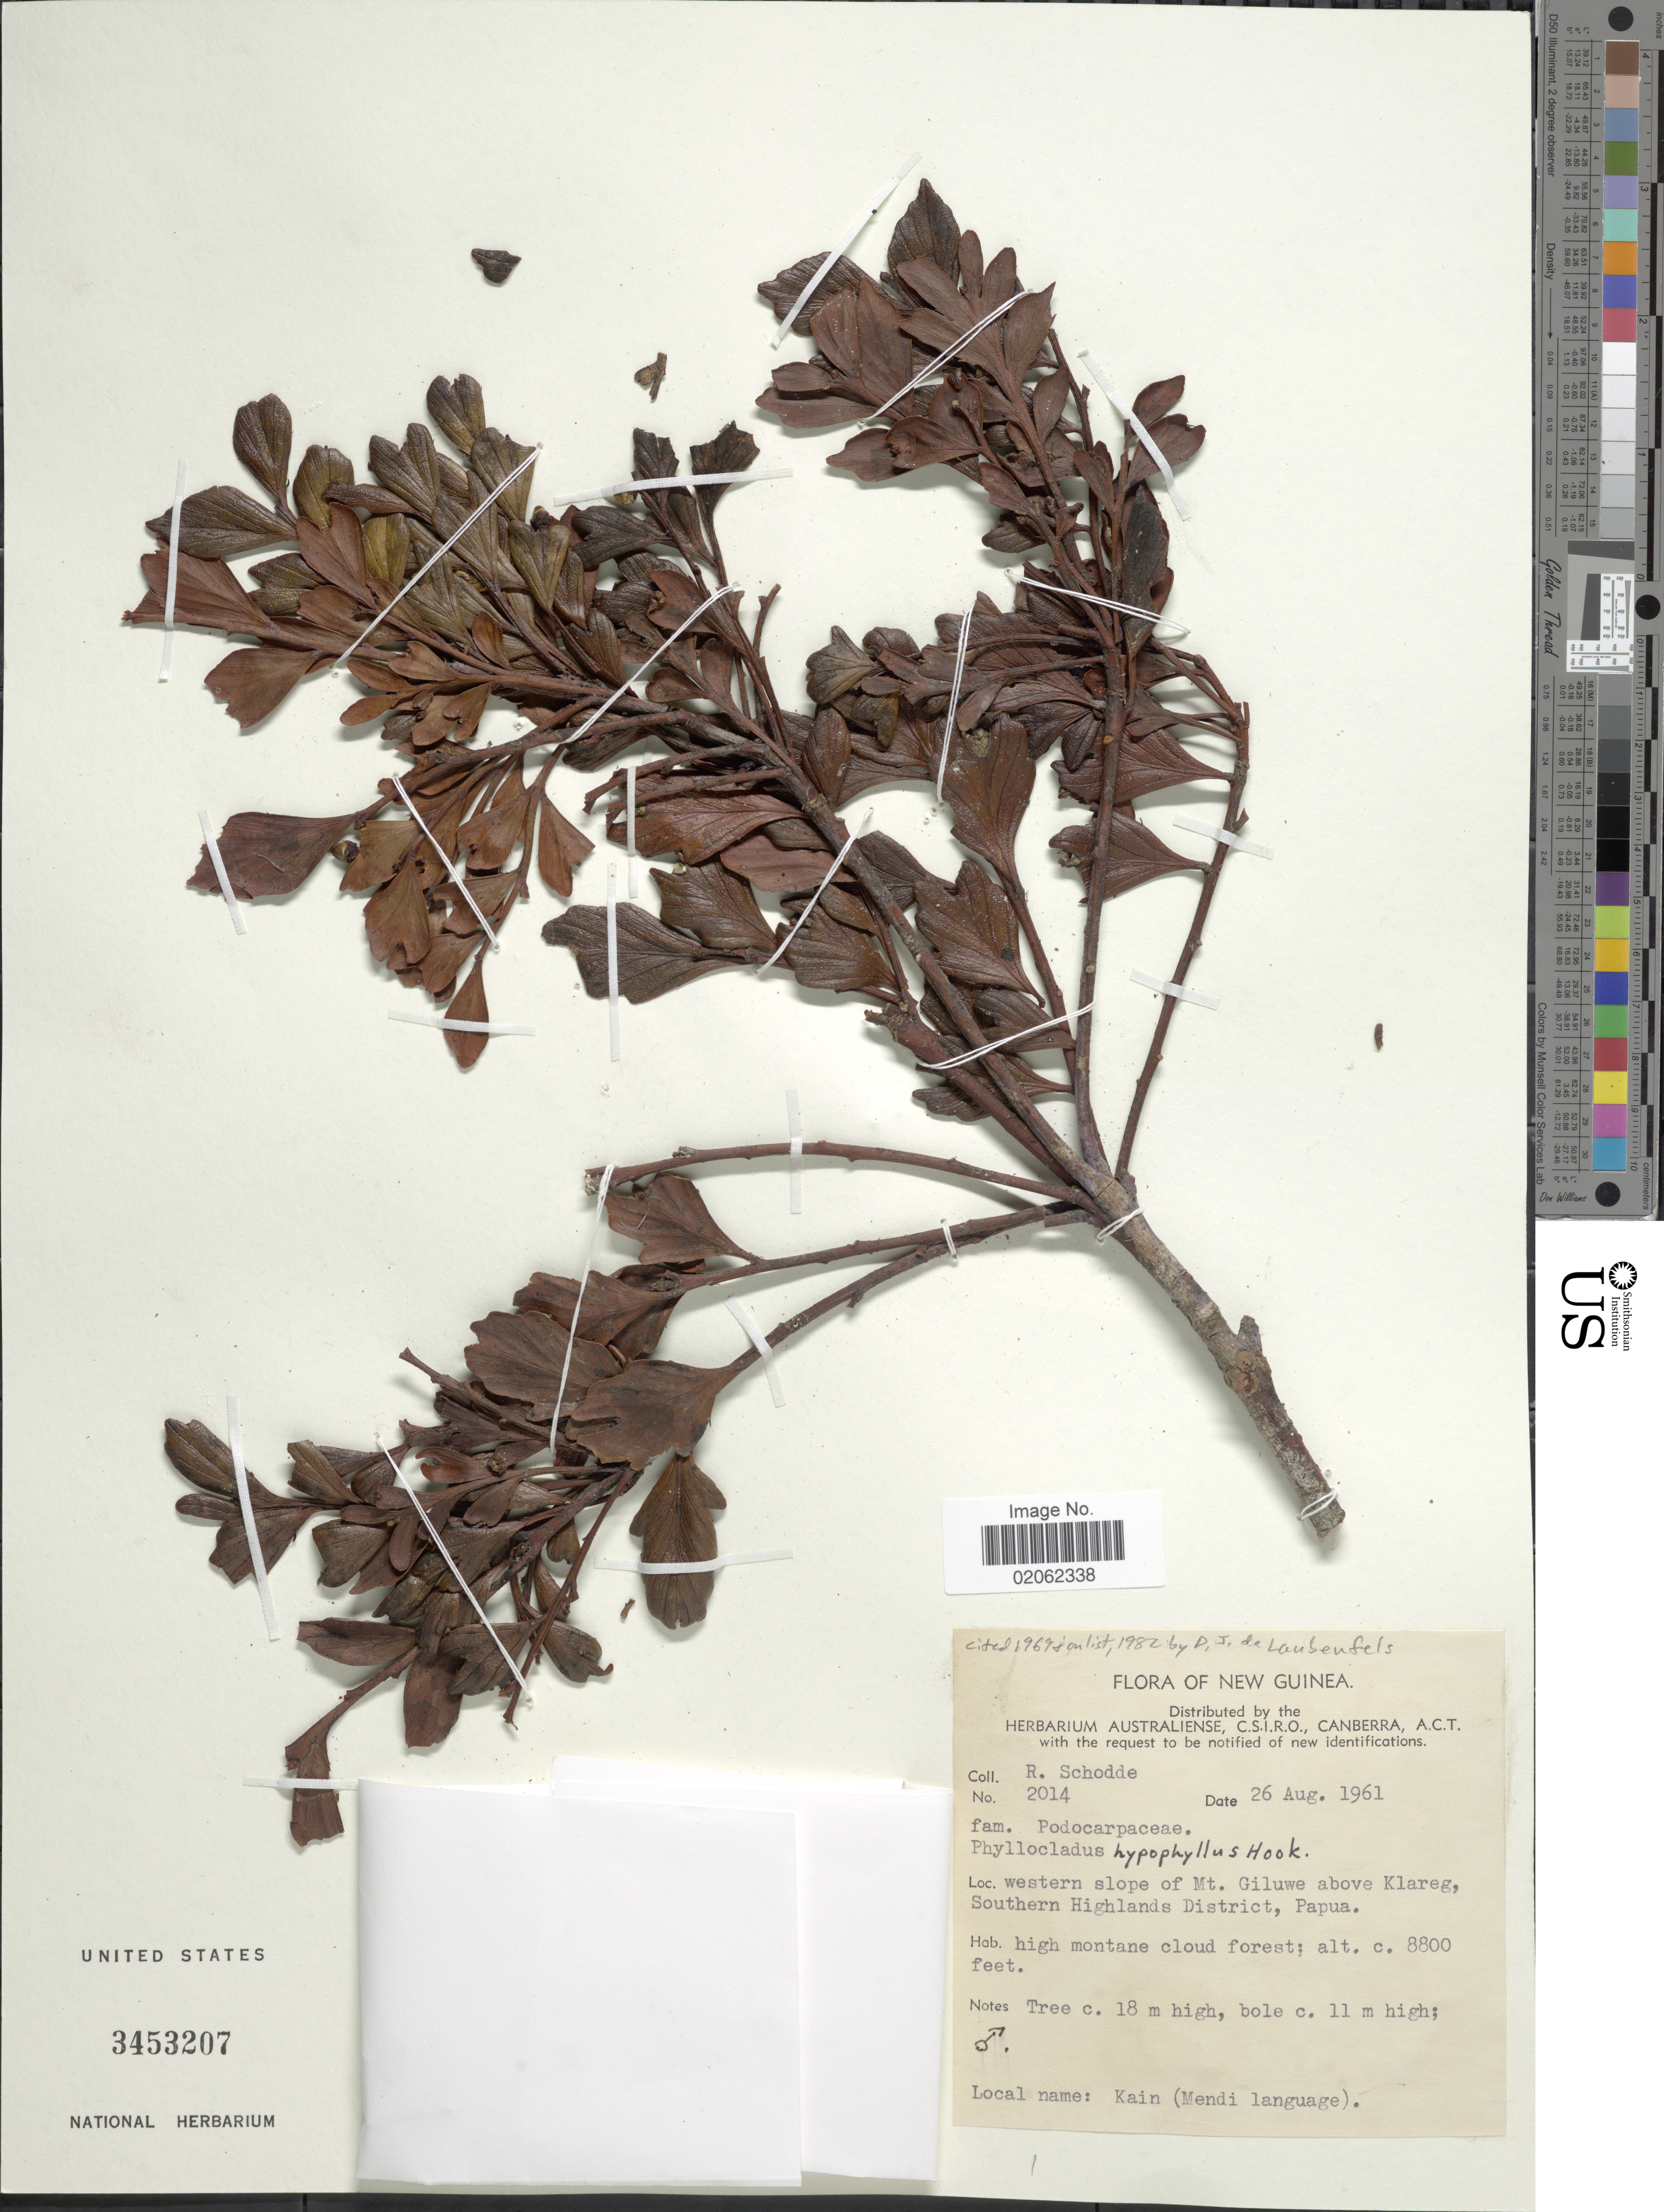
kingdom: Plantae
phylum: Tracheophyta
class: Pinopsida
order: Pinales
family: Phyllocladaceae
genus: Phyllocladus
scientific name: Phyllocladus hypophyllus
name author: Hook. f.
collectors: R. Schodde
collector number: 2014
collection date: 1961-08-26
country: Papua New Guinea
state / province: Southern Highlands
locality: New Guinea, Western slope of Mt Giluwe above Klareg, Southern Highlands District, Papua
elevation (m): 2682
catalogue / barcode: US 3453207